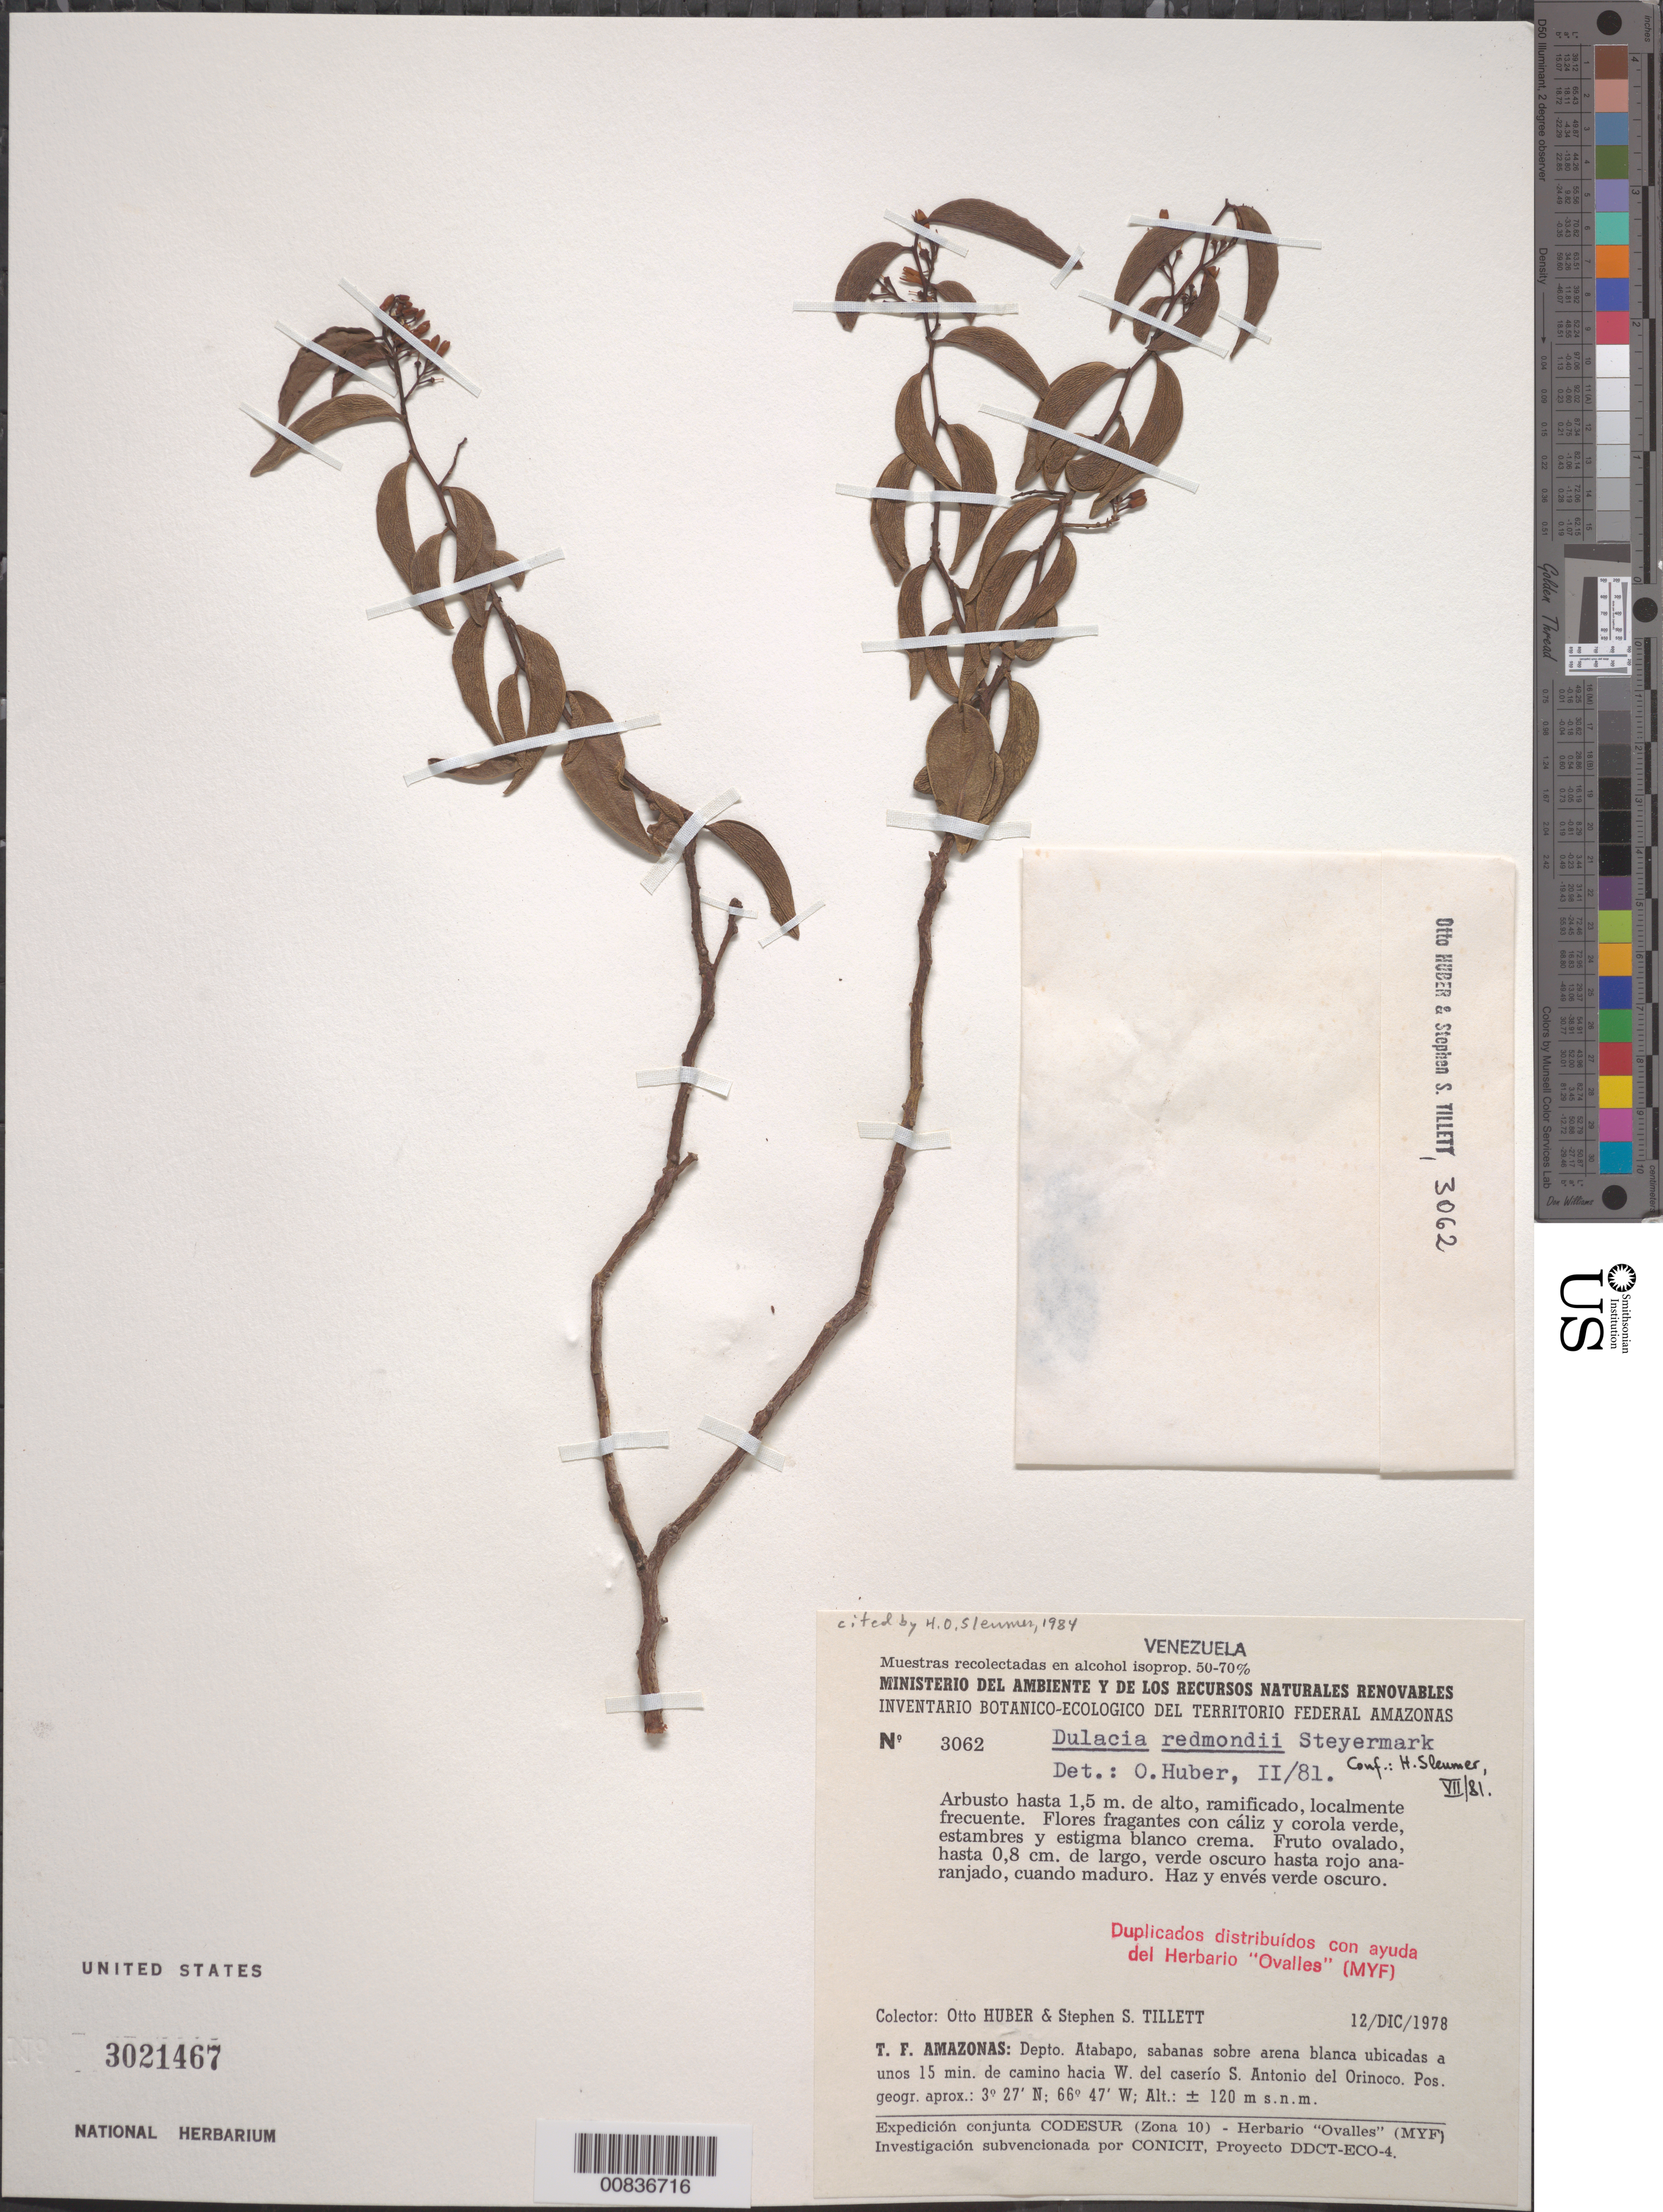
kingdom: Plantae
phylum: Tracheophyta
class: Magnoliopsida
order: Santalales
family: Olacaceae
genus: Dulacia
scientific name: Dulacia redmondii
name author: Steyerm.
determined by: Sleumer, H. O.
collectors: O. Huber & S. S. Tillett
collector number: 3062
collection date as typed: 12-Dec-78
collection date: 1978-12-12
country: Venezuela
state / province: Amazonas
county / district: Atabapo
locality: S. Antonio del Orinoco, 15 min. de camino hacia W del caserío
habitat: Sabanas sobre arena blanca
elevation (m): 120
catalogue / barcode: US 3012467